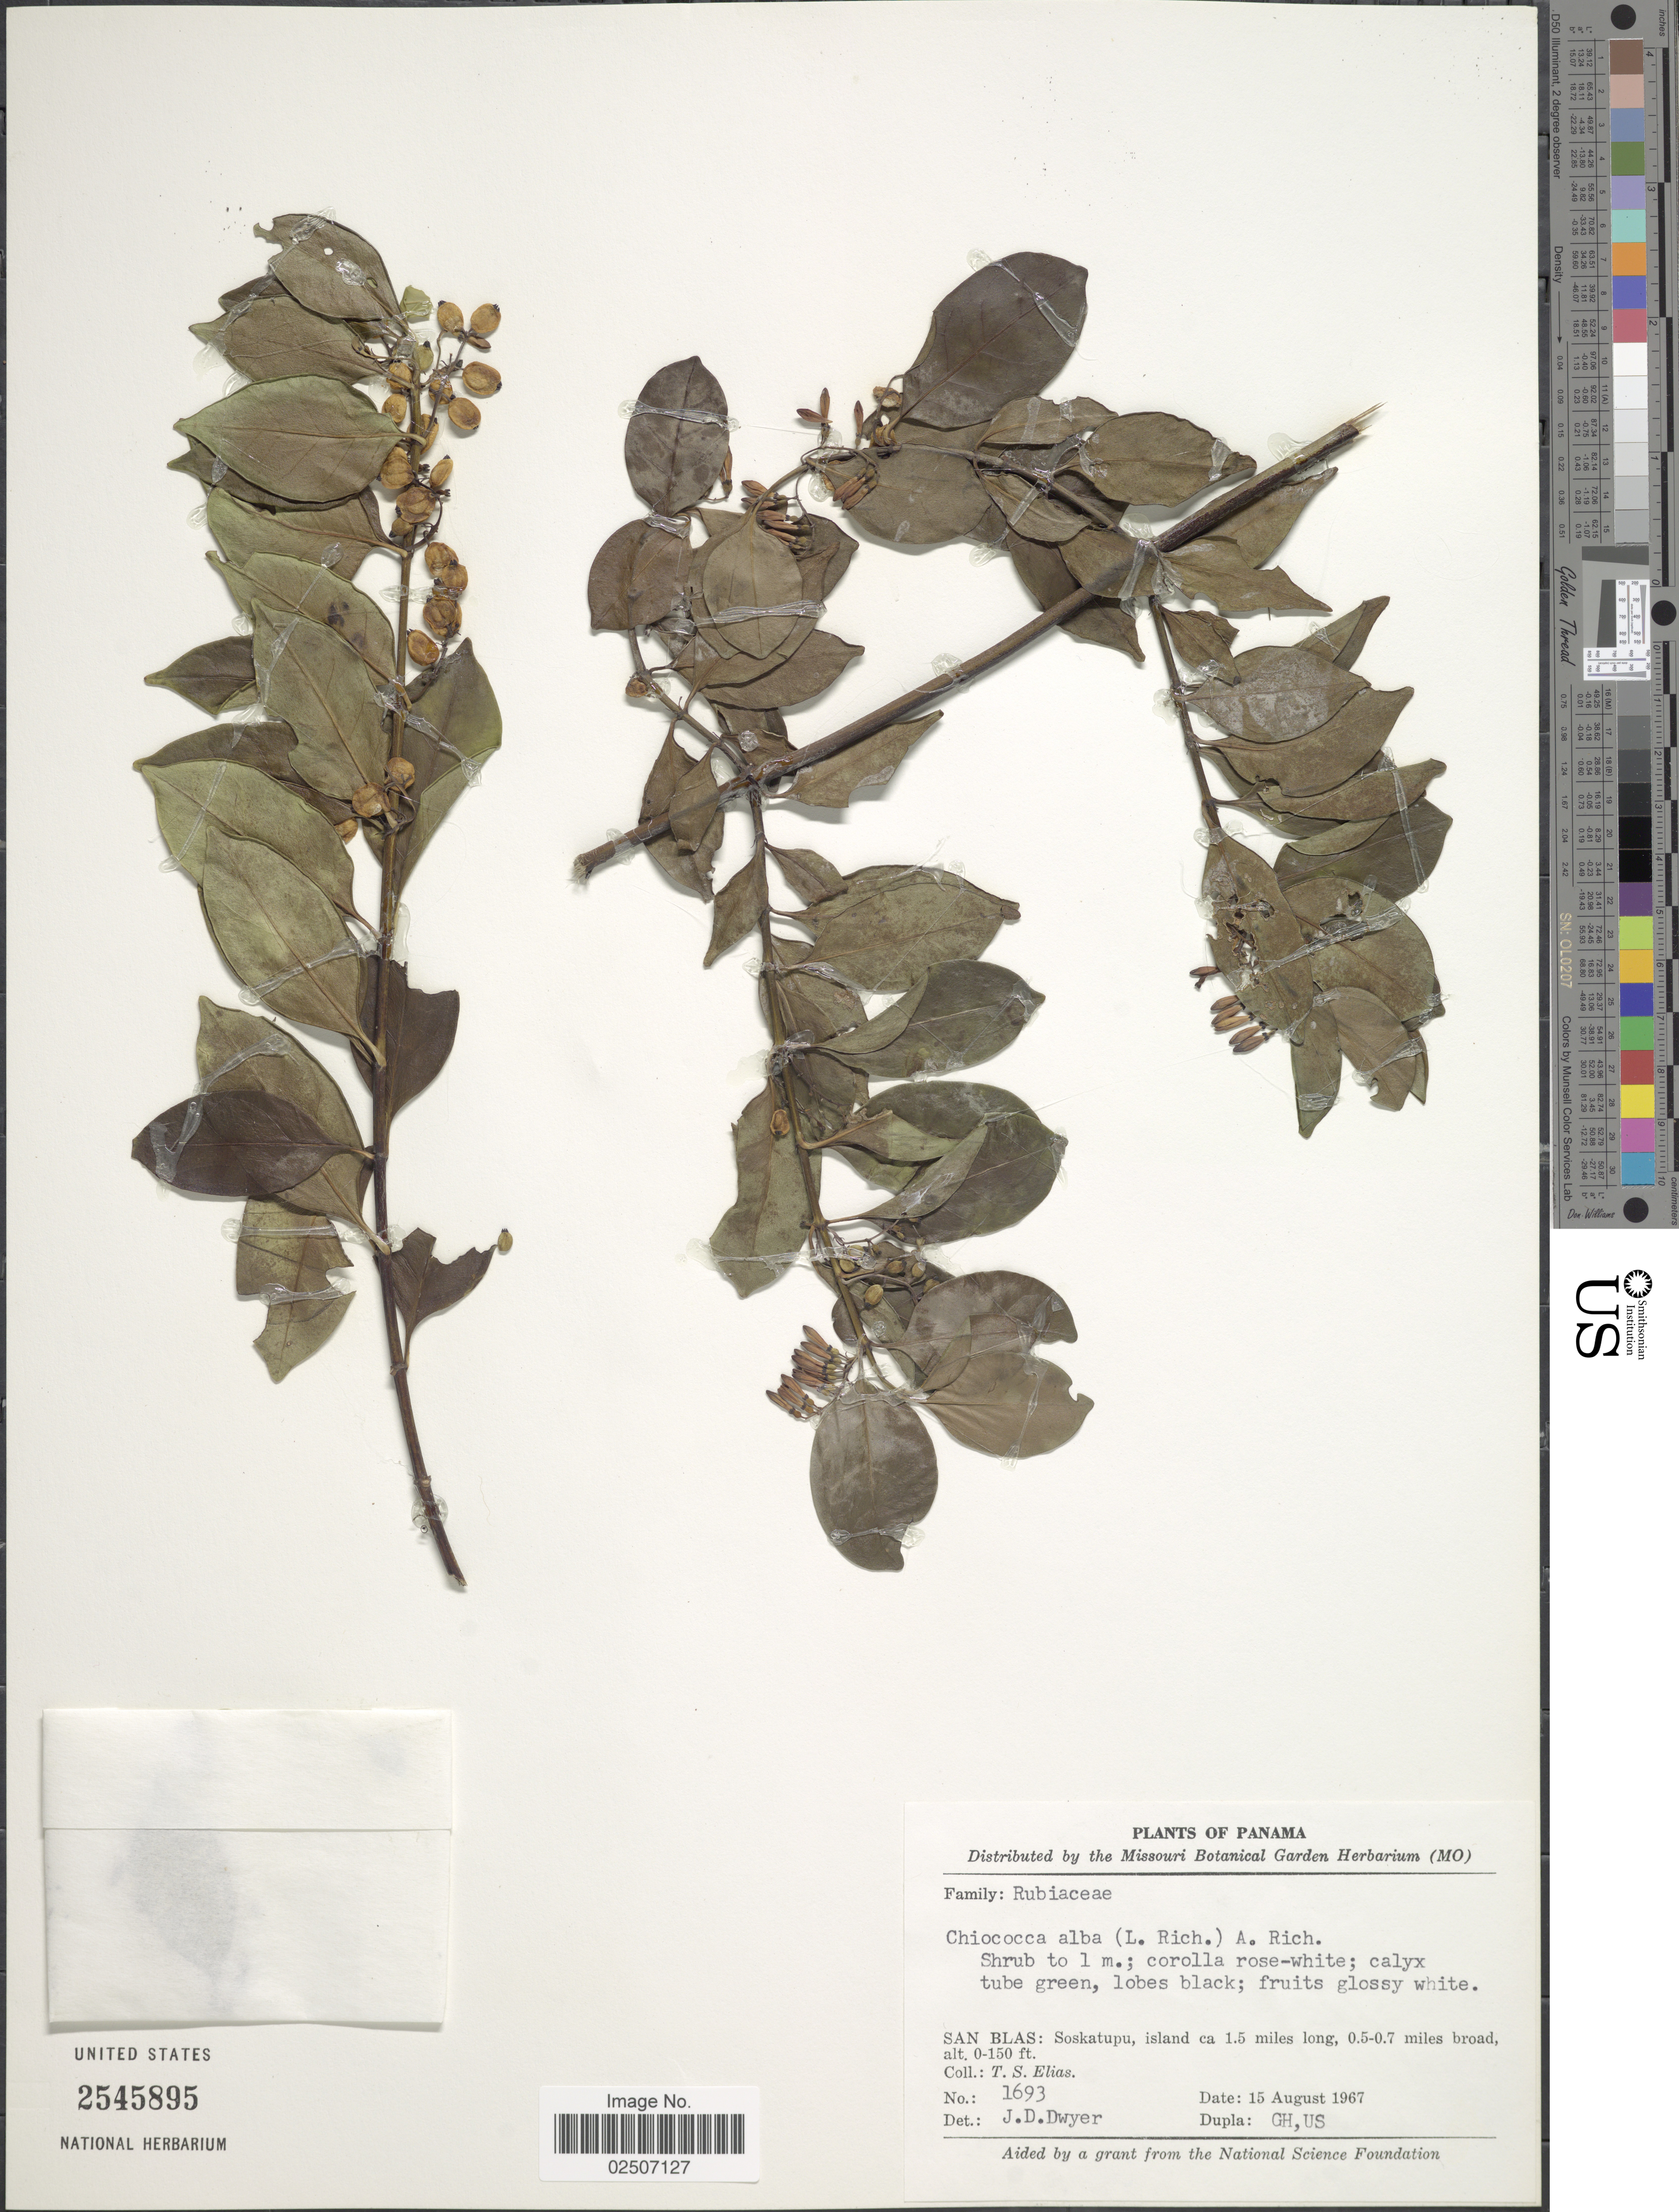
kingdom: Plantae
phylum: Tracheophyta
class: Magnoliopsida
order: Gentianales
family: Rubiaceae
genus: Chiococca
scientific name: Chiococca alba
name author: (L.) Hitchc.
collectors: T. S. Elias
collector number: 1693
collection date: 1967-08-15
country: Panama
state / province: Kuna Yala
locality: San Blas: Soskatupu, island ca 1.5 miles long, 0.5-0.7 miles broad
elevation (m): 0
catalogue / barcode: US 2545895